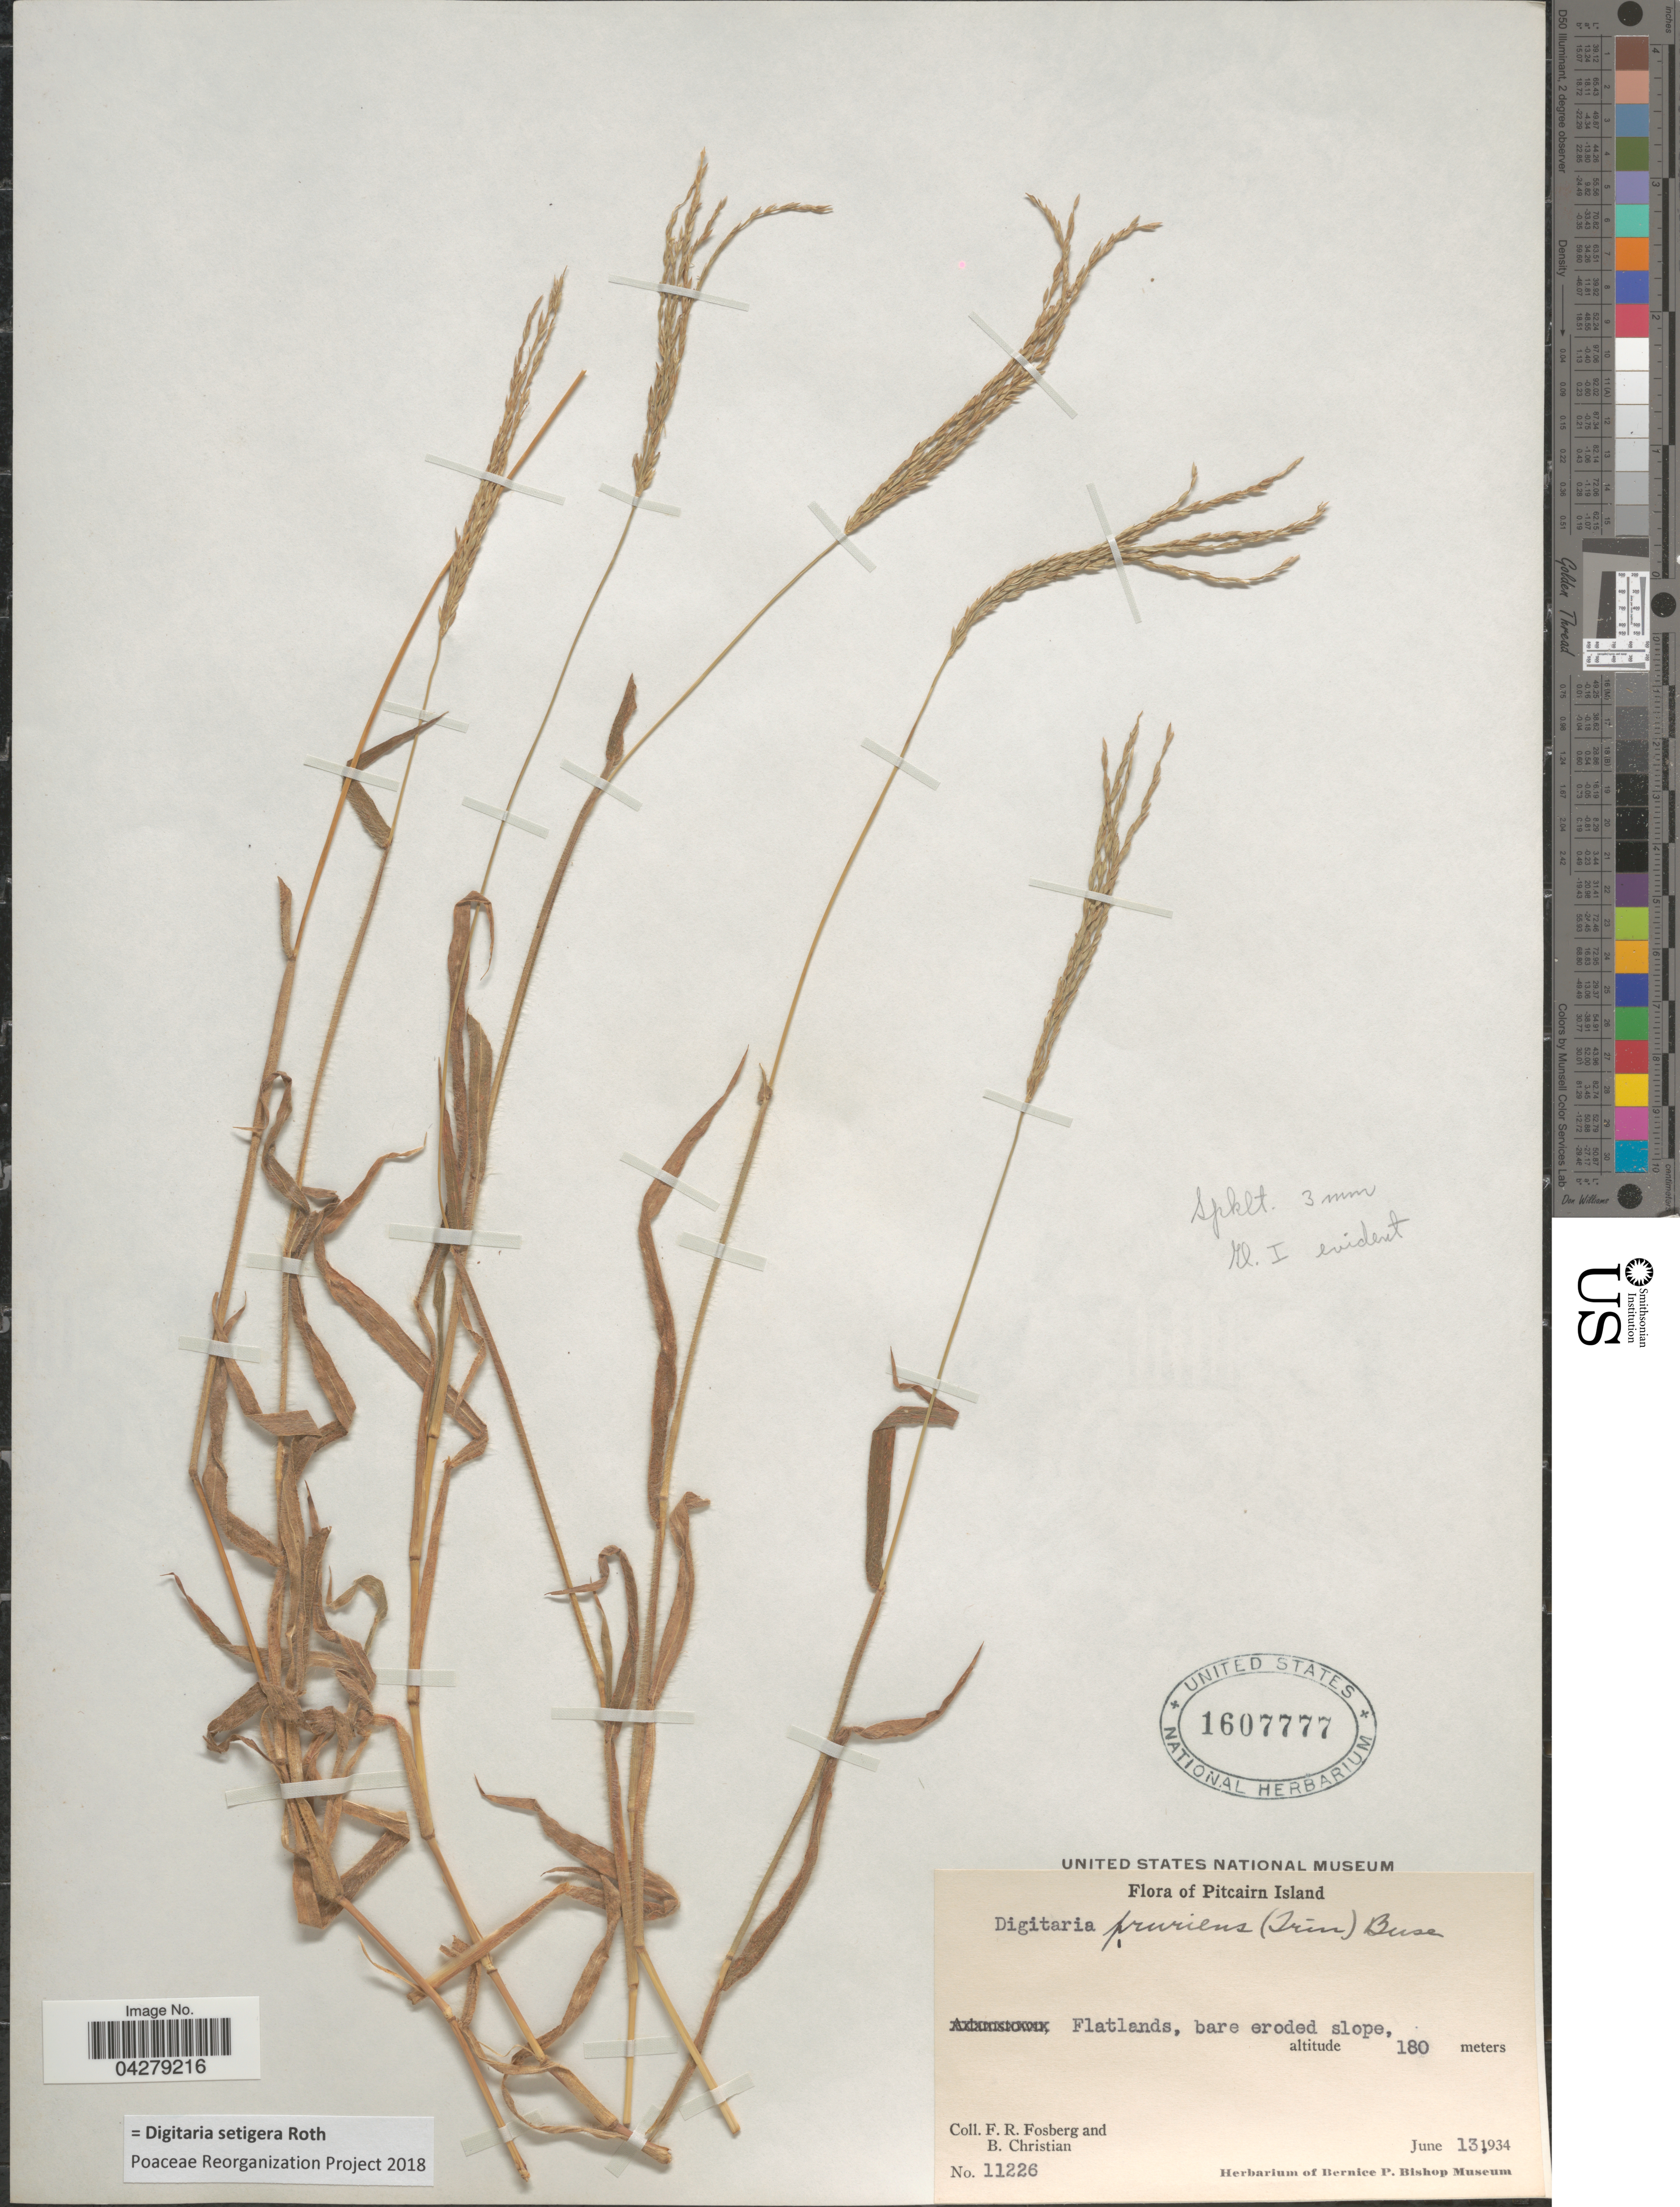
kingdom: Plantae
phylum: Tracheophyta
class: Liliopsida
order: Poales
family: Poaceae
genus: Digitaria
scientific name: Digitaria setigera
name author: Roth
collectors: F. R. Fosberg & B. Christian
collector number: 11226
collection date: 1934-06-13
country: Pitcairn Islands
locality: Flatlands, bare eroded slope.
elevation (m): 180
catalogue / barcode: US 1607777